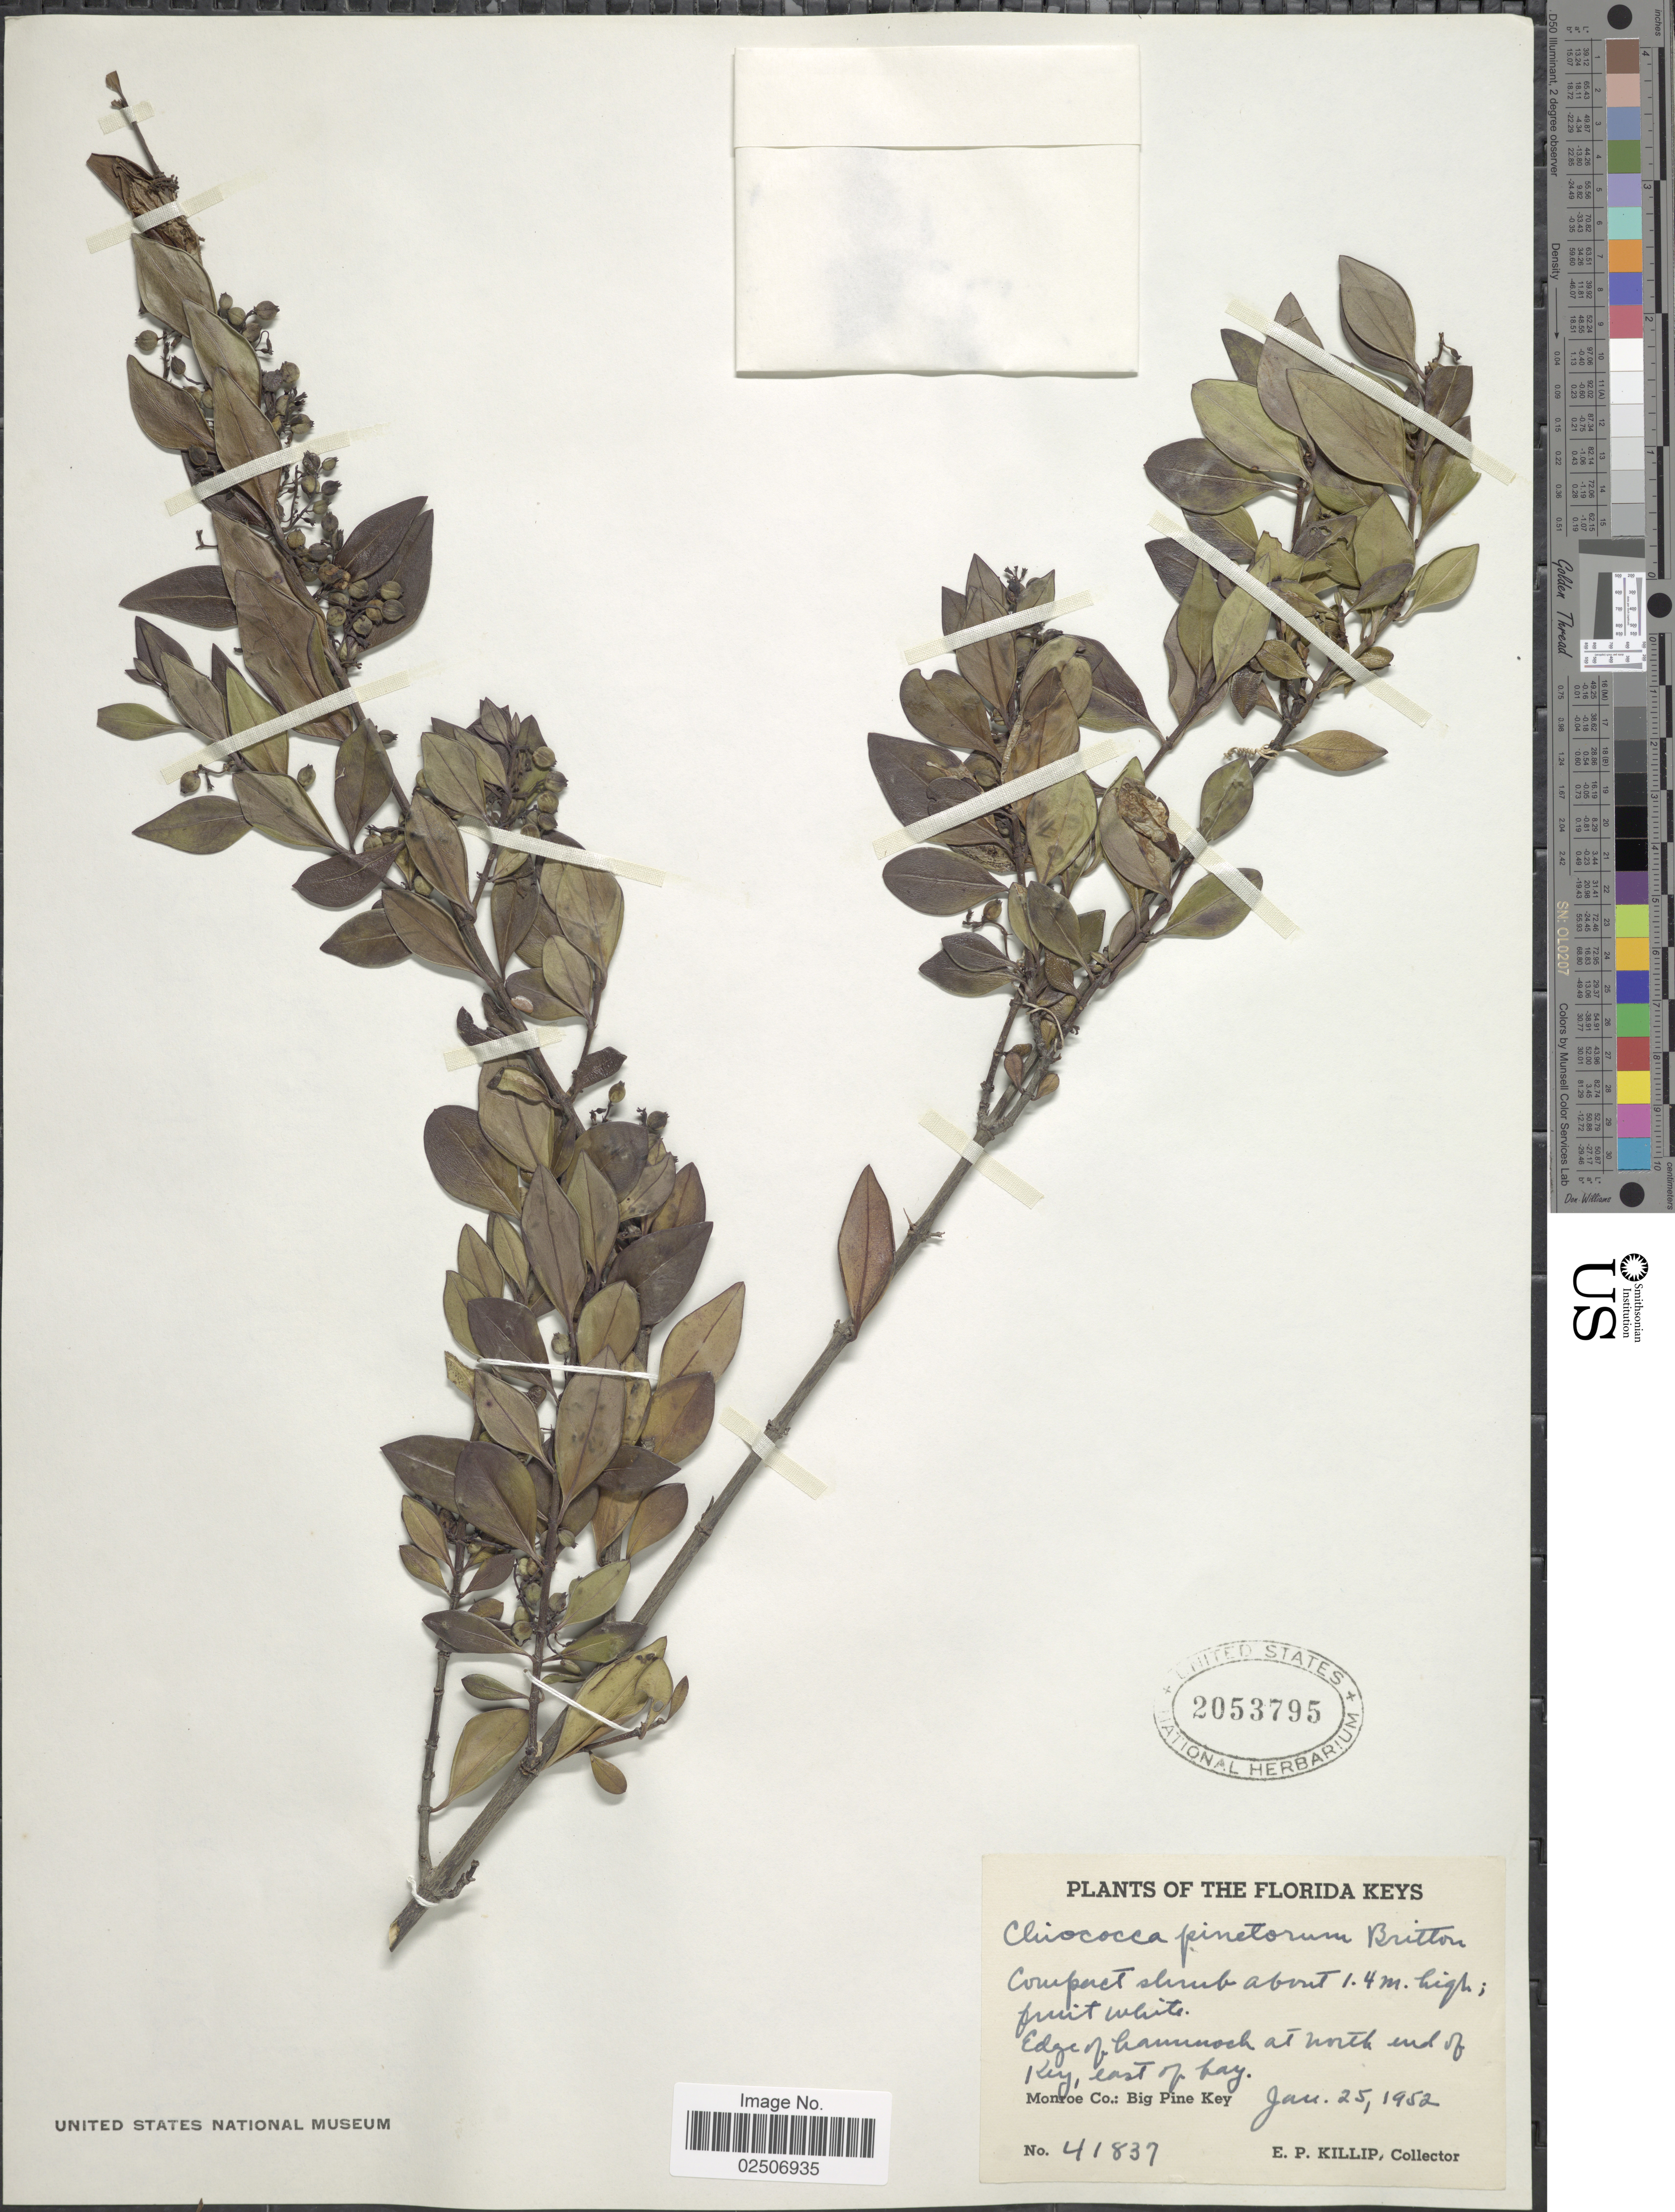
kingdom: Plantae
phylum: Tracheophyta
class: Magnoliopsida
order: Gentianales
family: Rubiaceae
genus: Chiococca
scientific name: Chiococca pinetorum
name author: Britton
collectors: E. P. Killip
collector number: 41837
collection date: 1952-01-25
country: United States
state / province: Florida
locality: Florida Keys, edge of hammock at north end of Key, east of bay, Monroe Co.: Big Pine Key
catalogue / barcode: US 2053795